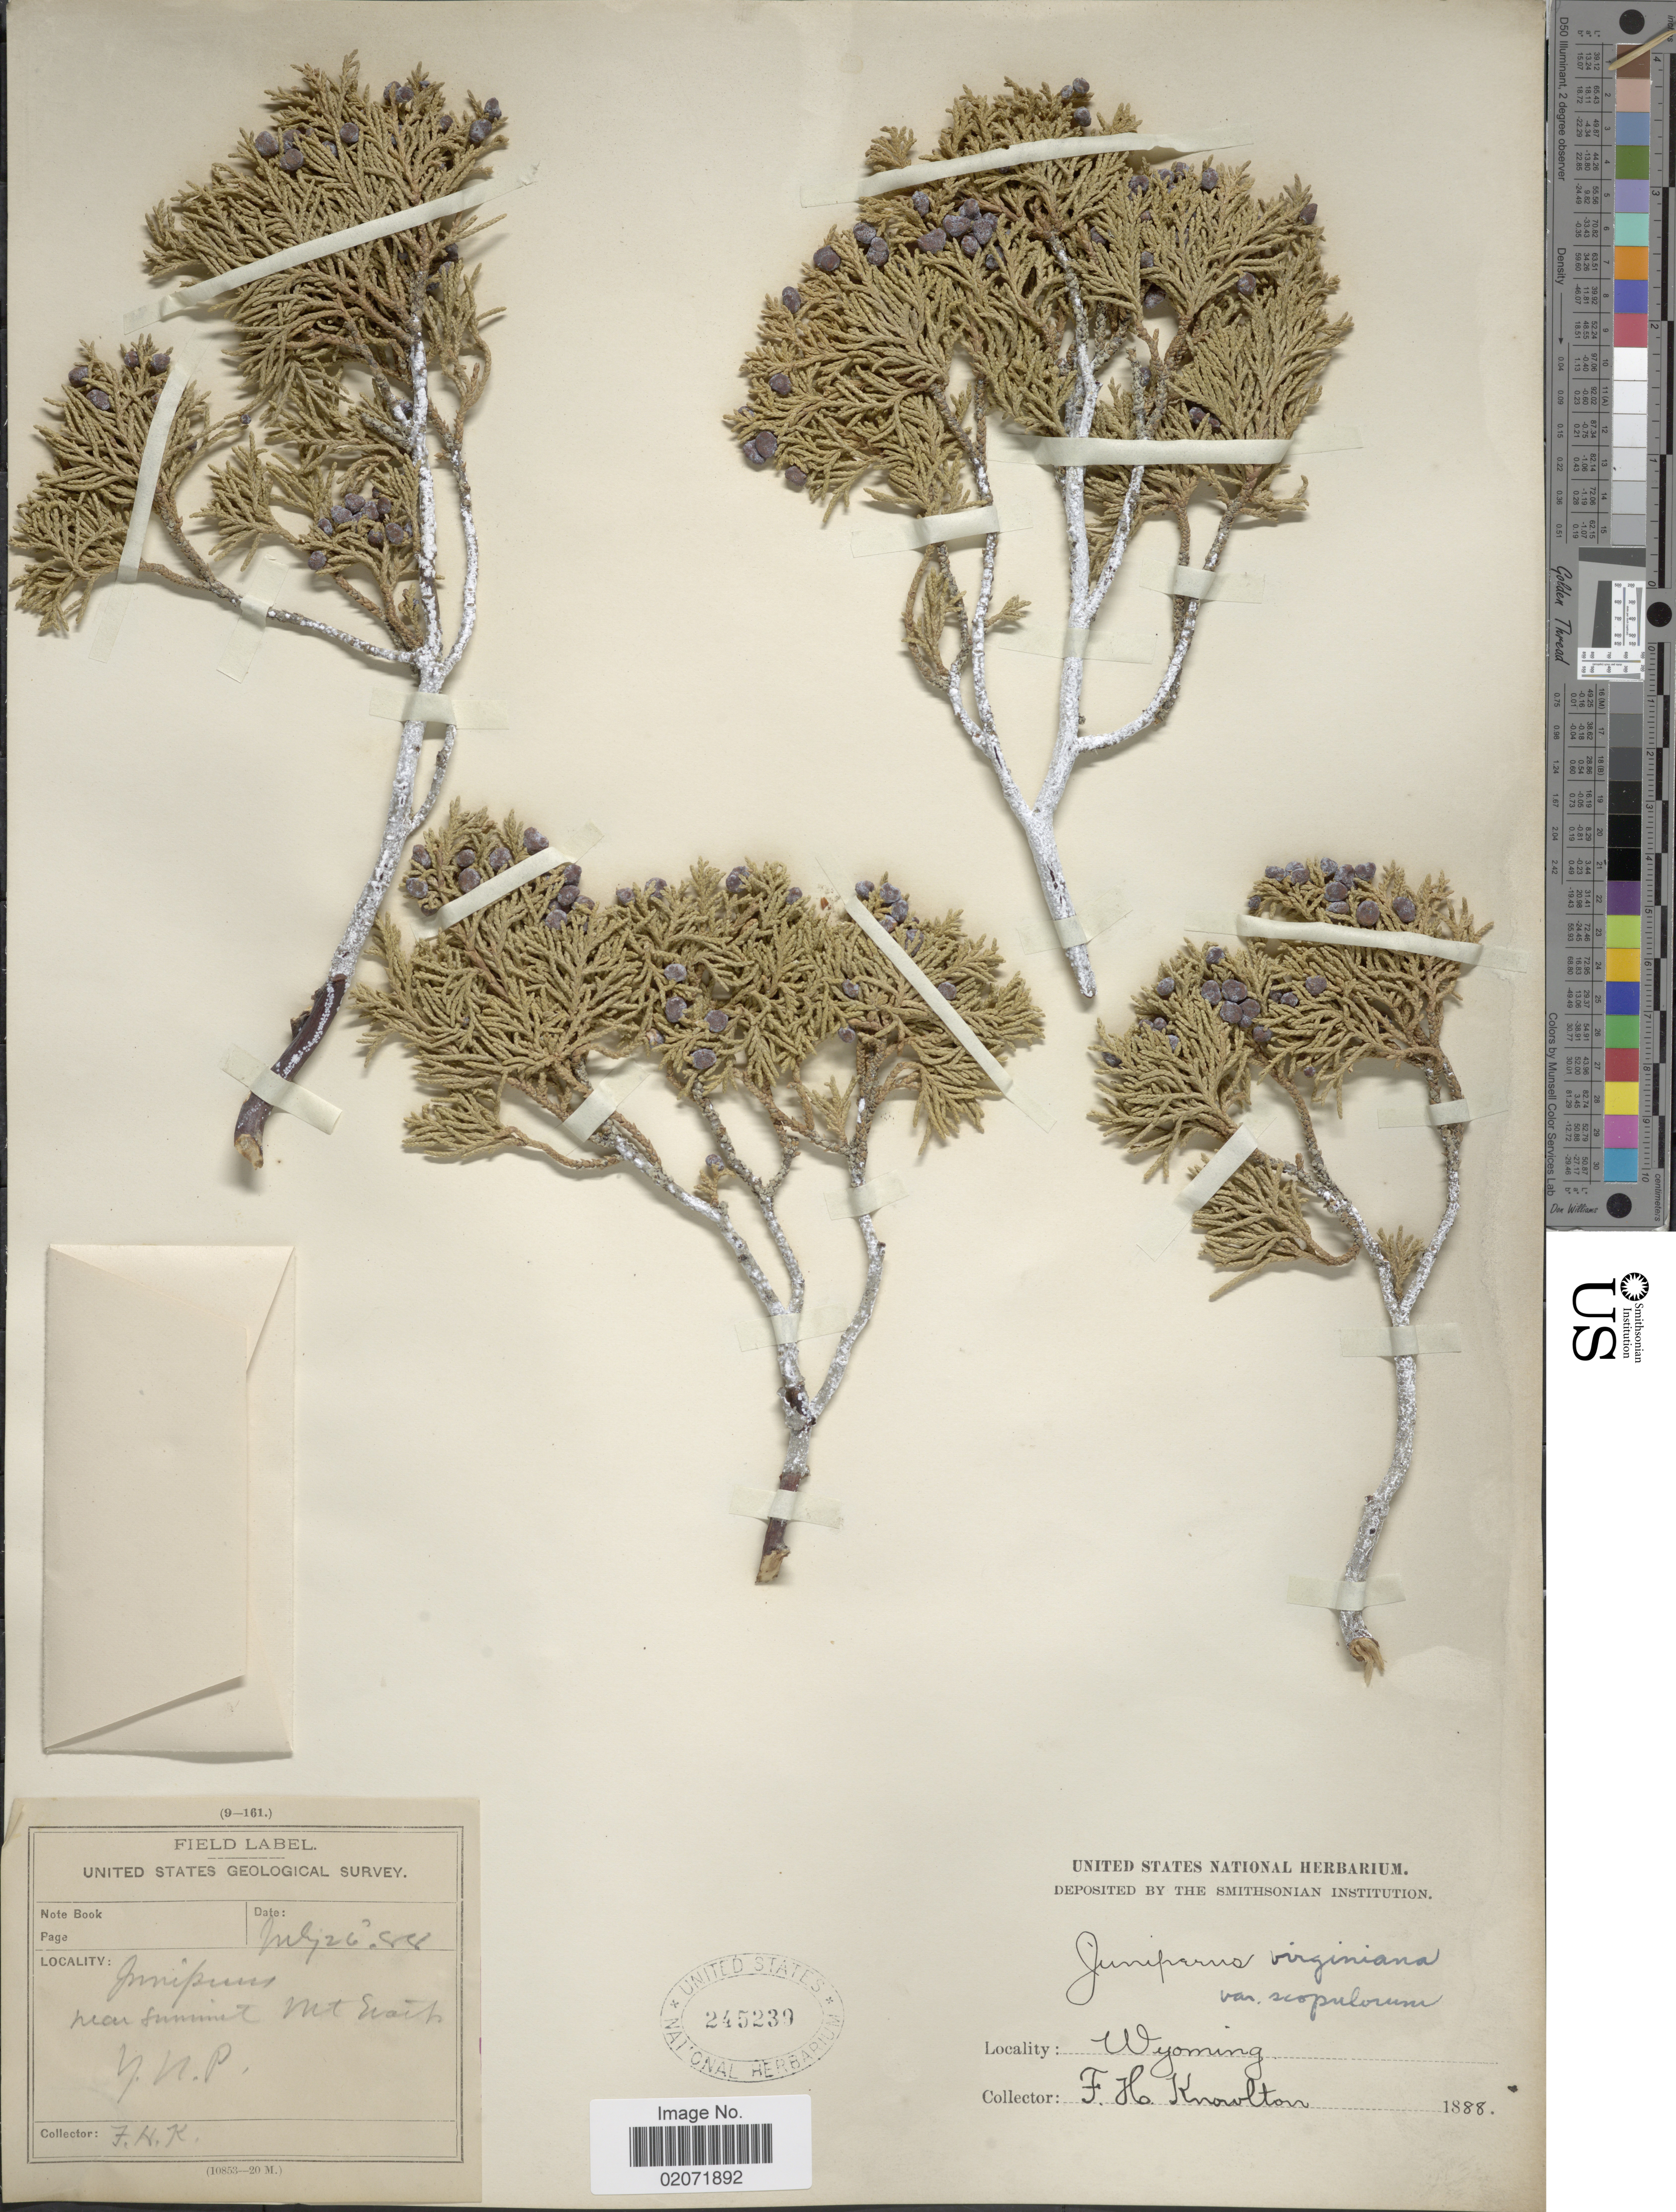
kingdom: Plantae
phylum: Tracheophyta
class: Pinopsida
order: Pinales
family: Cupressaceae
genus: Juniperus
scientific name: Juniperus scopulorum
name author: Sarg.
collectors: F. H. Knowlton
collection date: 1888-05-26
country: United States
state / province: Wyoming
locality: Near summit Mt. Everts Y.N.P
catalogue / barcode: US 245239